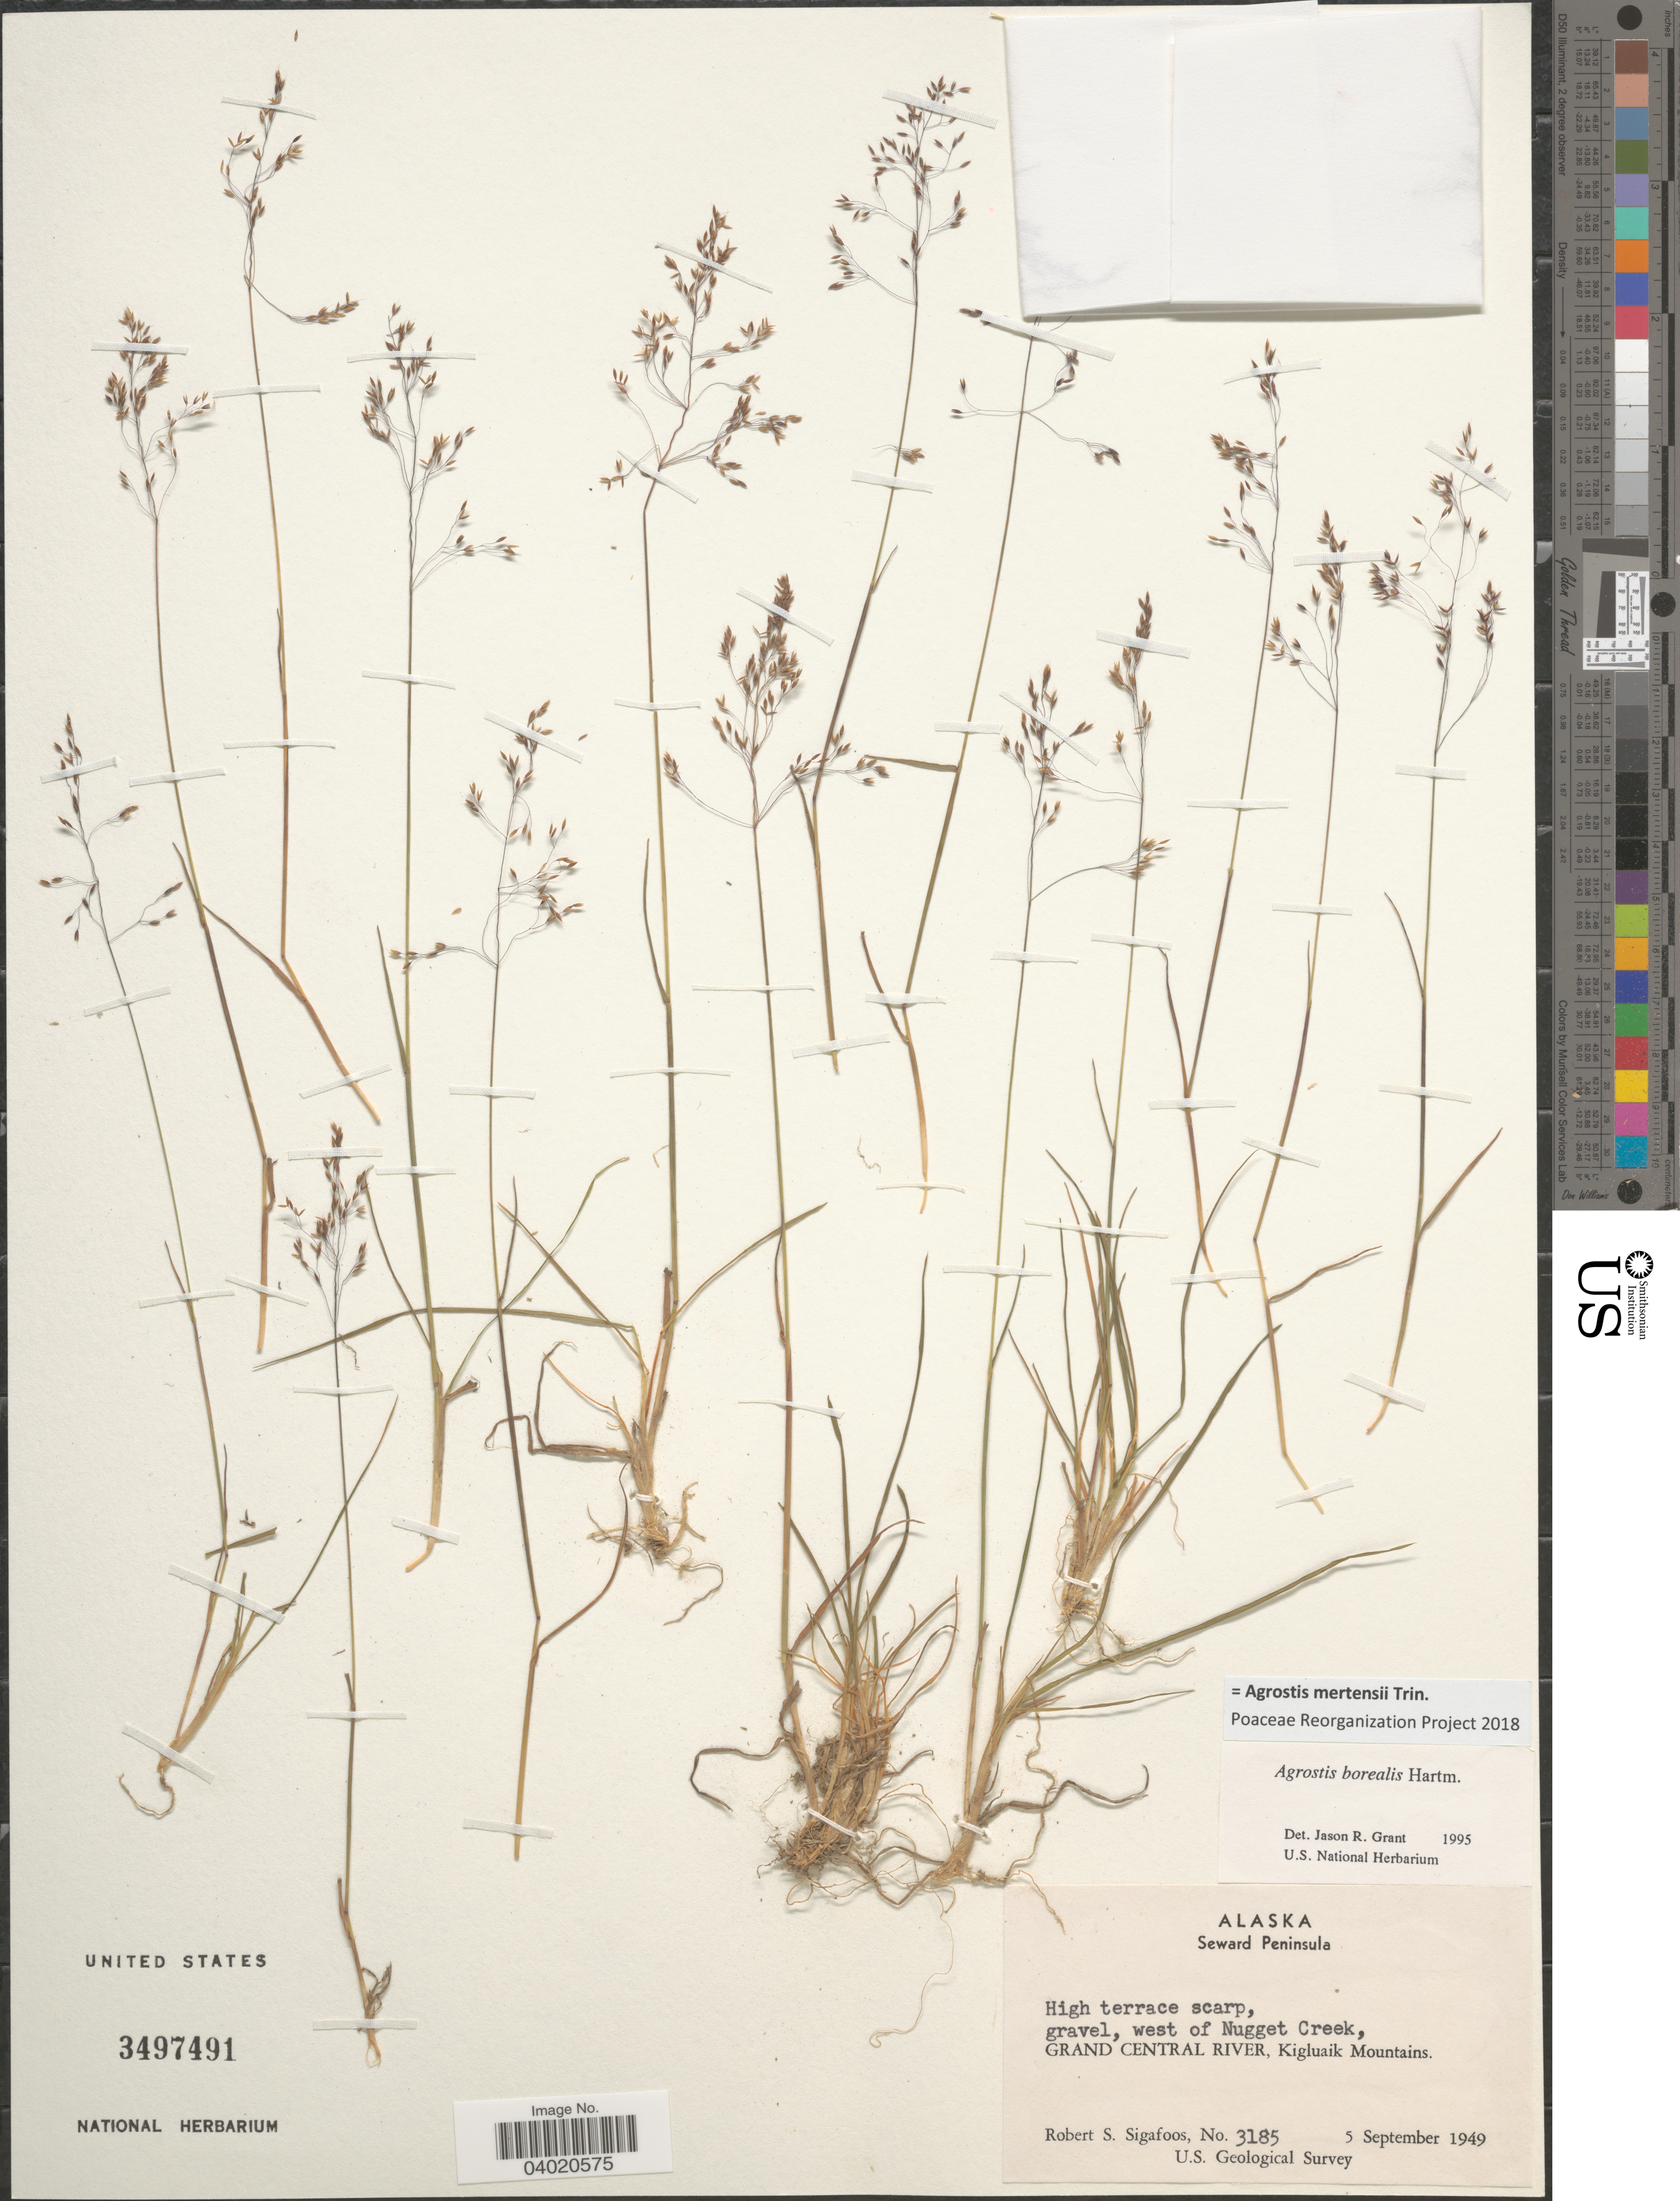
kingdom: Plantae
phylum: Tracheophyta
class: Liliopsida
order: Poales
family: Poaceae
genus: Agrostis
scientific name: Agrostis mertensii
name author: Trin.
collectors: R. Sigafoos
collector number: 3185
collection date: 1949-09-05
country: United States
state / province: Alaska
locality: Seward Peninsula. West of Nugget Creek and Grand Central River, Kigluaik Mountains.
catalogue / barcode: US 3497491